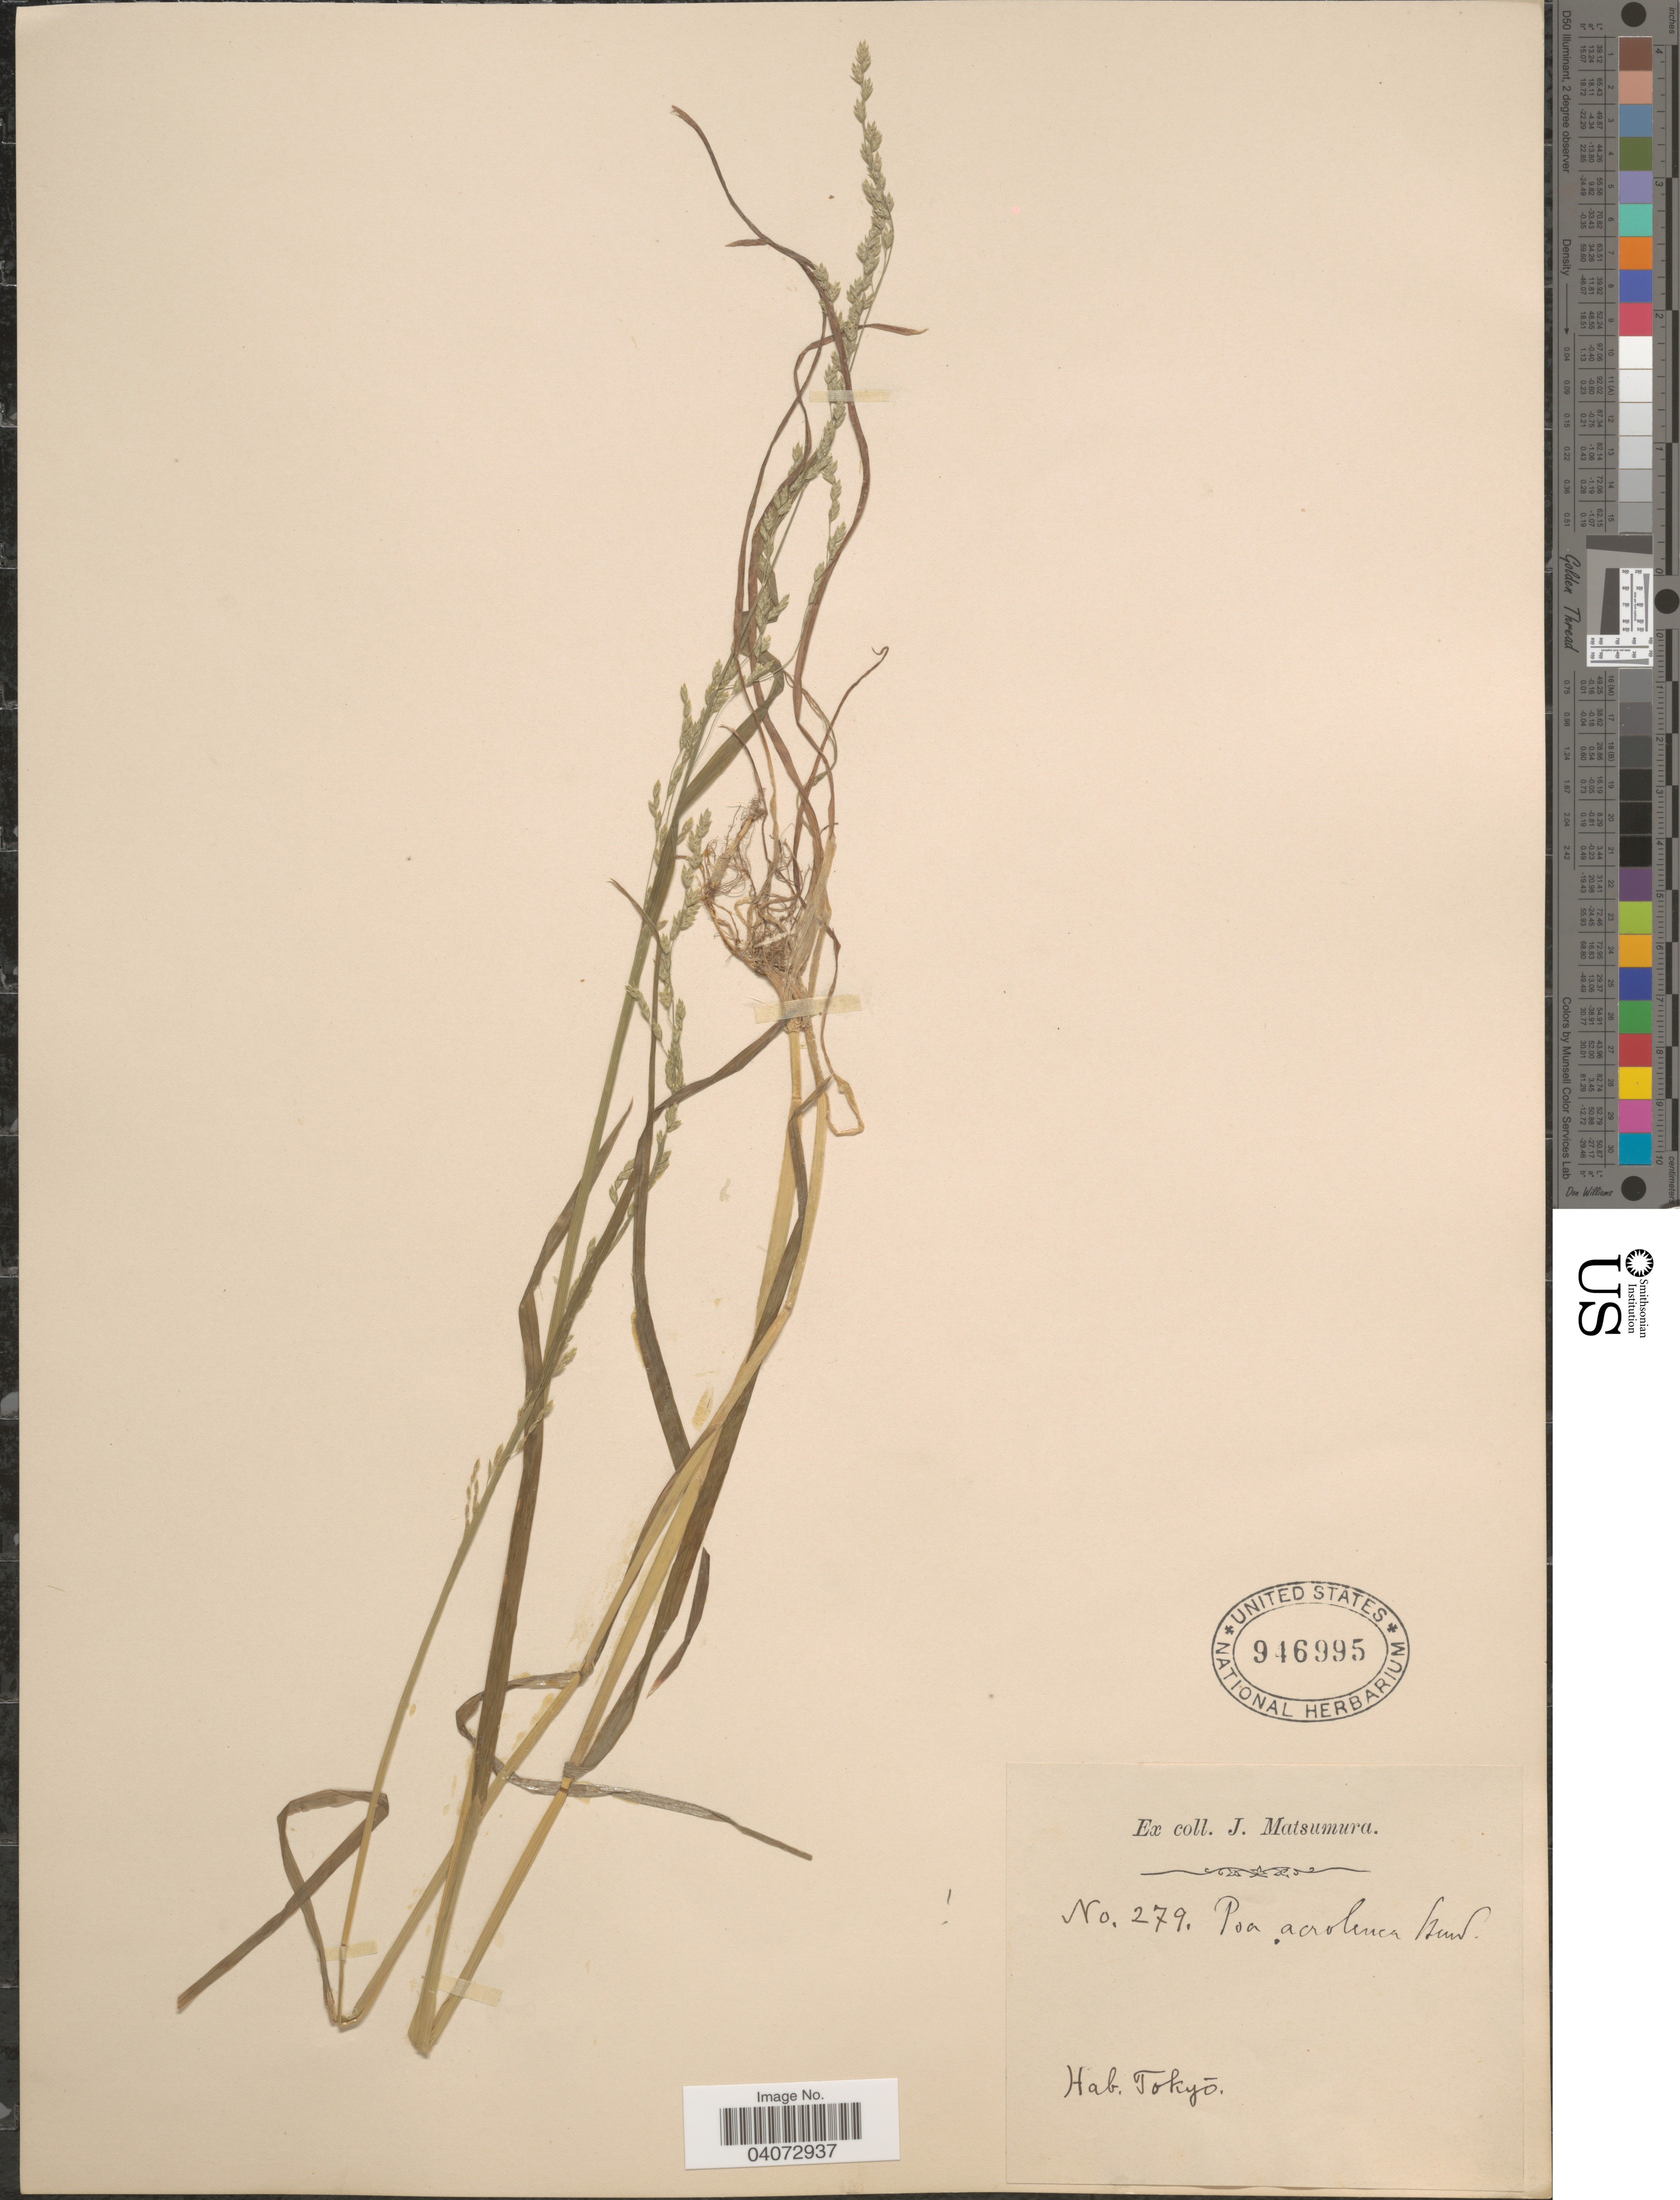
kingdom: Plantae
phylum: Tracheophyta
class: Liliopsida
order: Poales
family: Poaceae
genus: Poa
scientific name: Poa acroleuca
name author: Steud.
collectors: J. Matsumura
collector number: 279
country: Japan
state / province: Tokyo, Federal City of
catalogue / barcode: US 946995